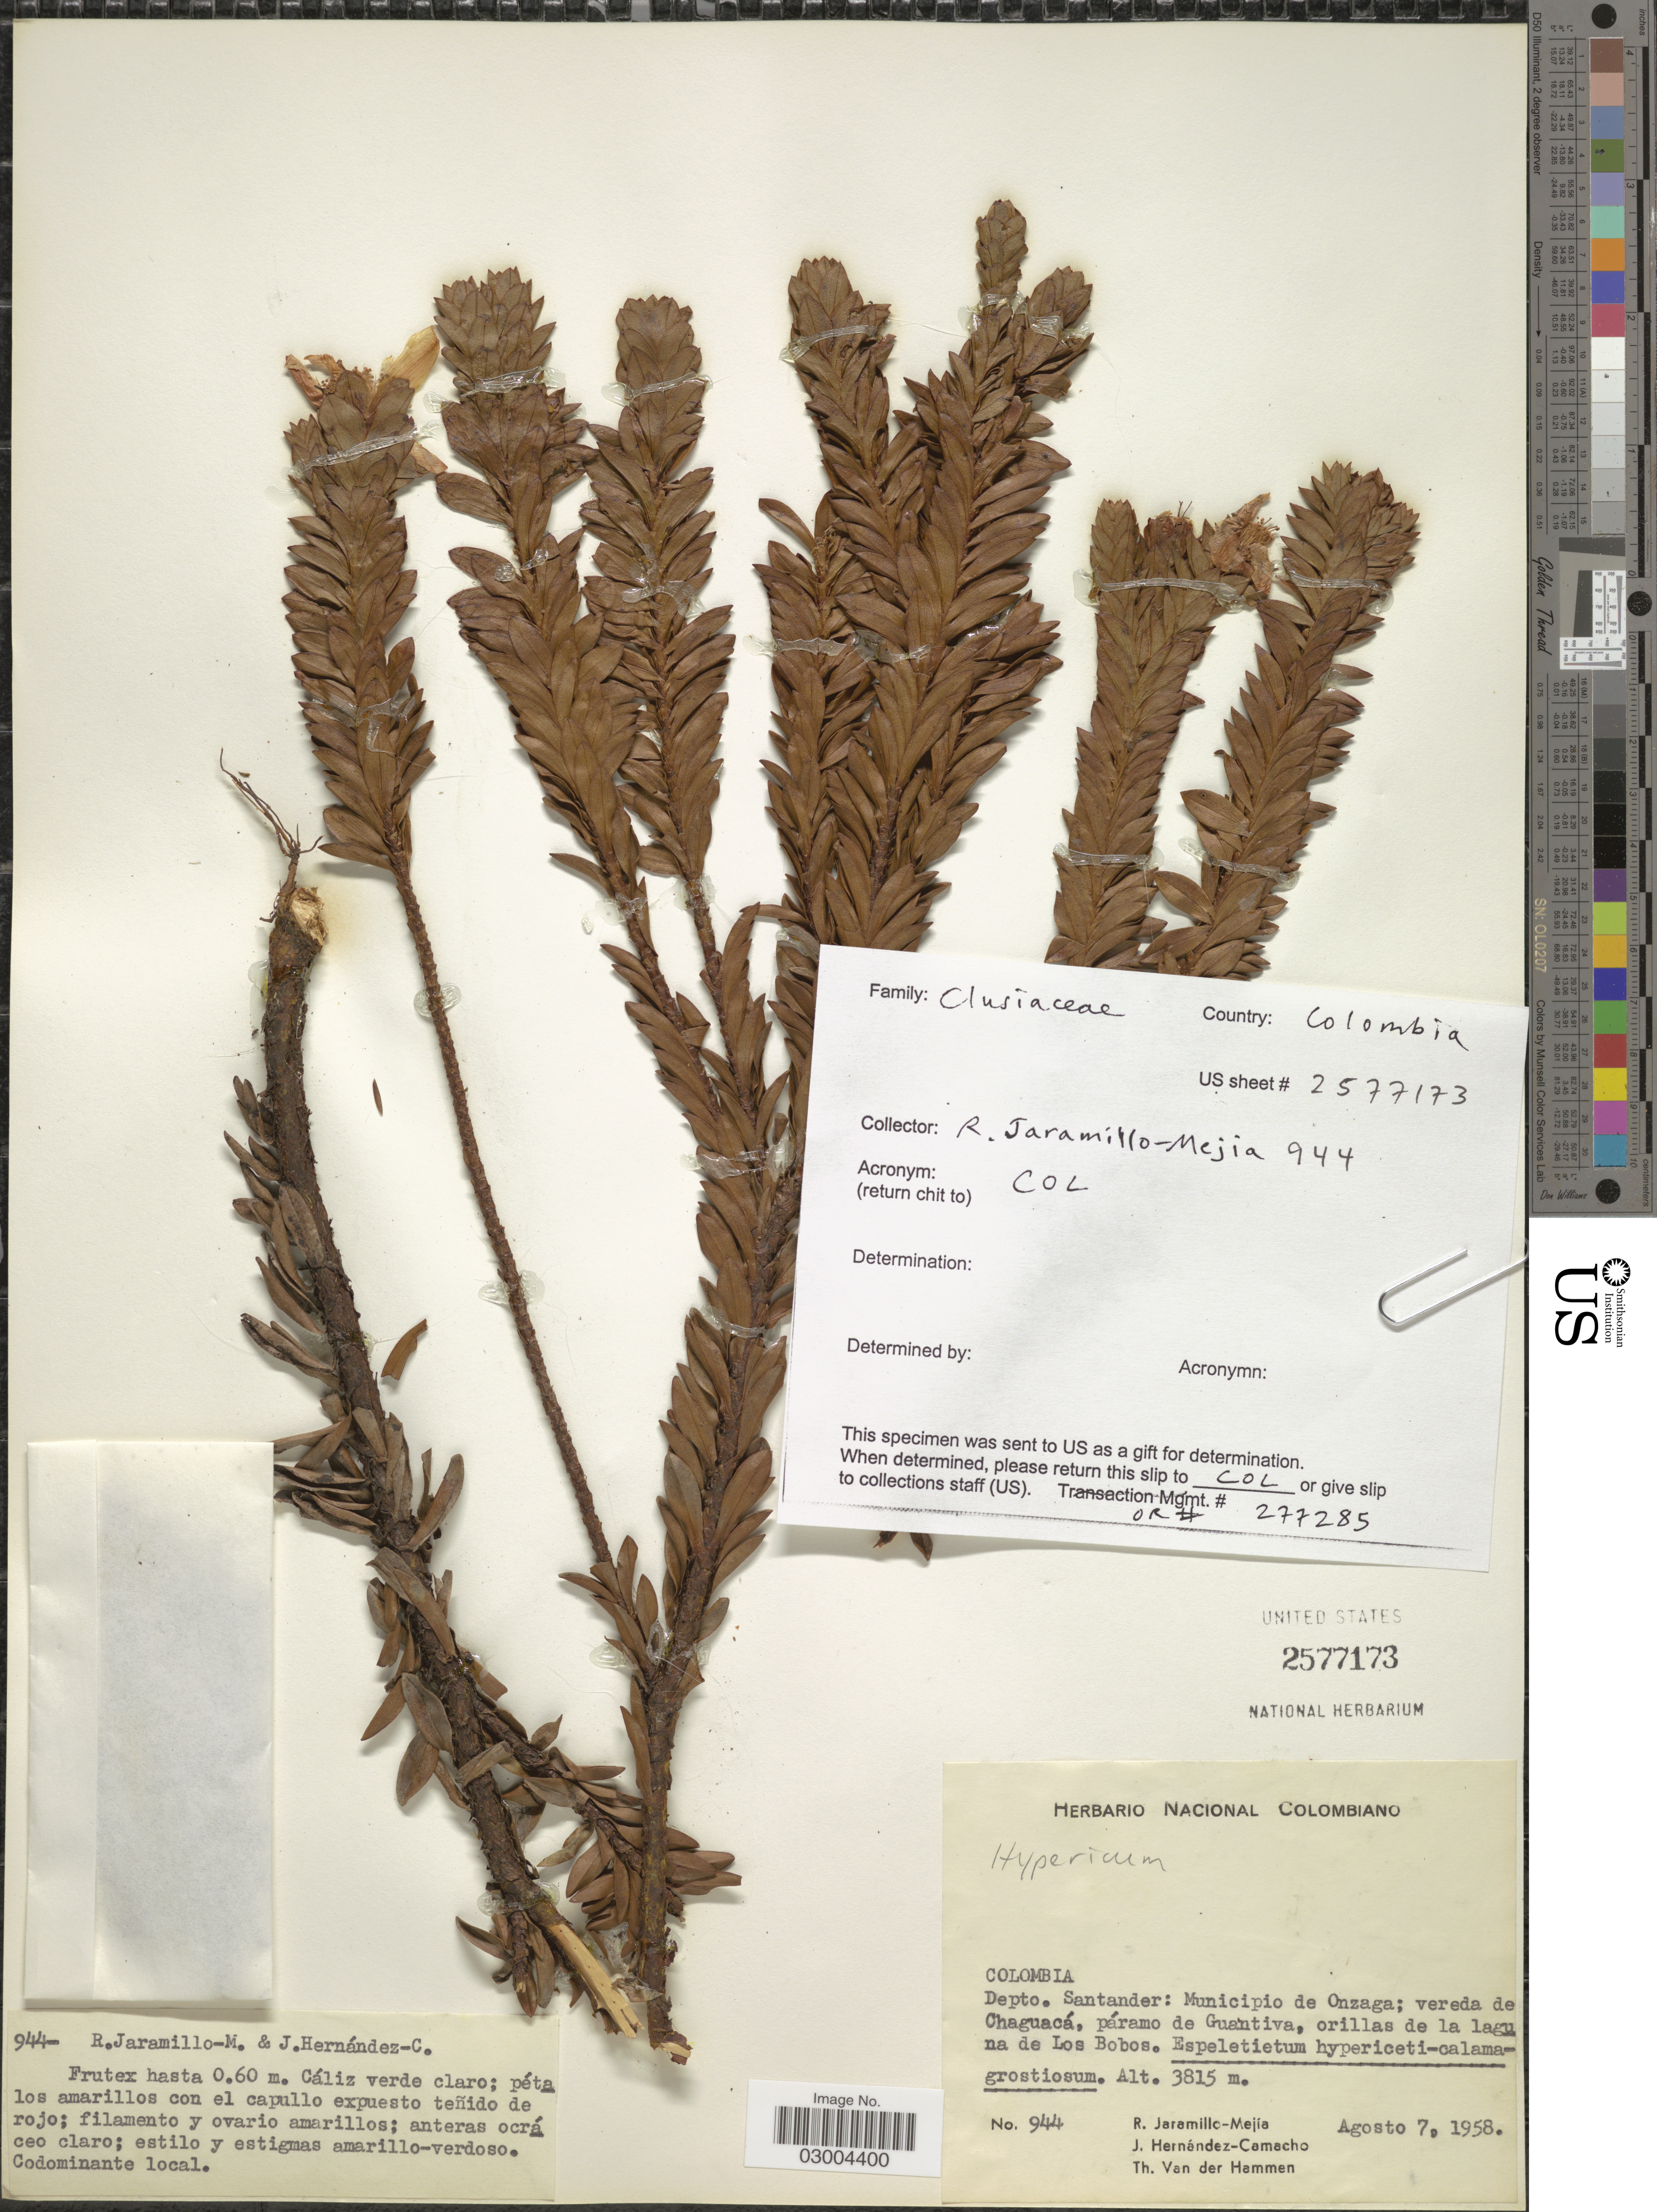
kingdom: Plantae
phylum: Tracheophyta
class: Magnoliopsida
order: Malpighiales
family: Hypericaceae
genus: Hypericum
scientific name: Hypericum sp.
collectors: R. Jaramillo M., J. Hernández-Camacho & T. Van der Hammen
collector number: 944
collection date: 1958-08-07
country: Colombia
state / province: Santander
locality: Depto. Santander: Municipio de Onzaga; vereda de Chaguacá, páramo de Guantiva, orillas de la laguna de Los Bobos.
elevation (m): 3815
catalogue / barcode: US 2577173